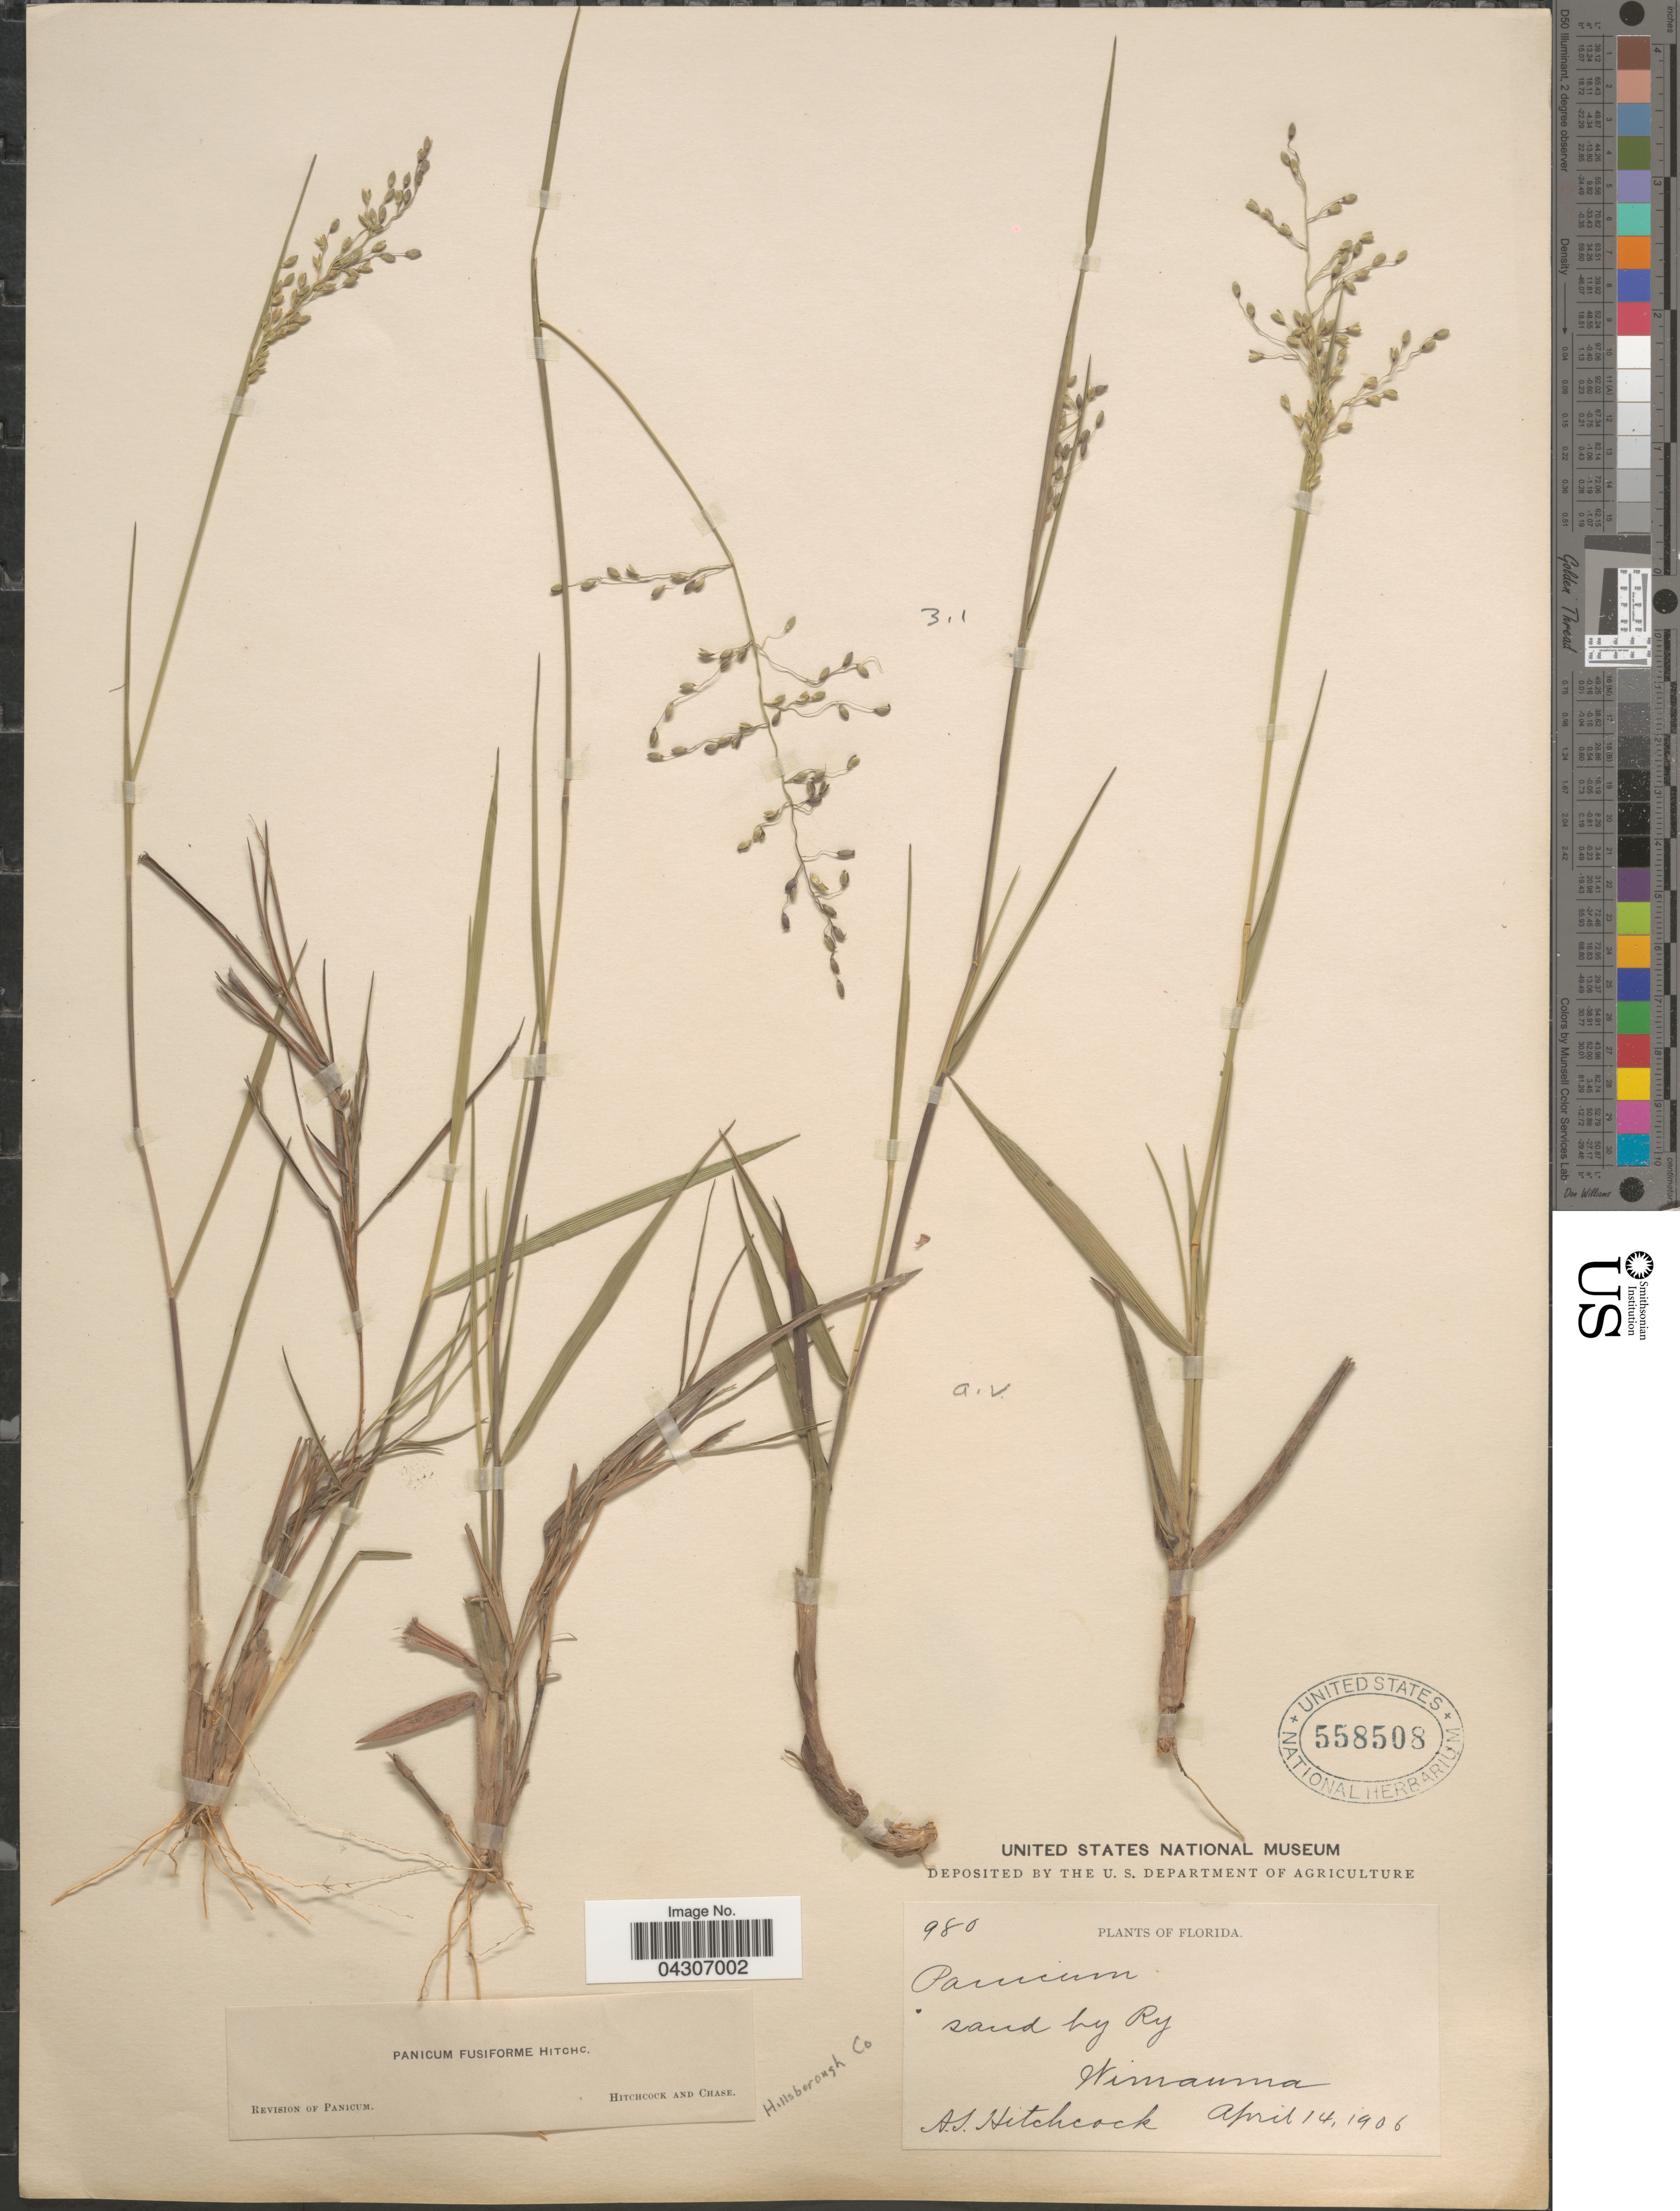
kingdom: Plantae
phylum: Tracheophyta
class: Liliopsida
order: Poales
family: Poaceae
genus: Dichanthelium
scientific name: Dichanthelium aciculare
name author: (Desv. ex Poir.) Gould & C.A. Clark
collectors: A. S. Hitchcock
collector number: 980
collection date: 1906-04-14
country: United States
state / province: Florida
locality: Hillsborough Co. Sand by Ry. Wimauma.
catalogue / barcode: US 558508